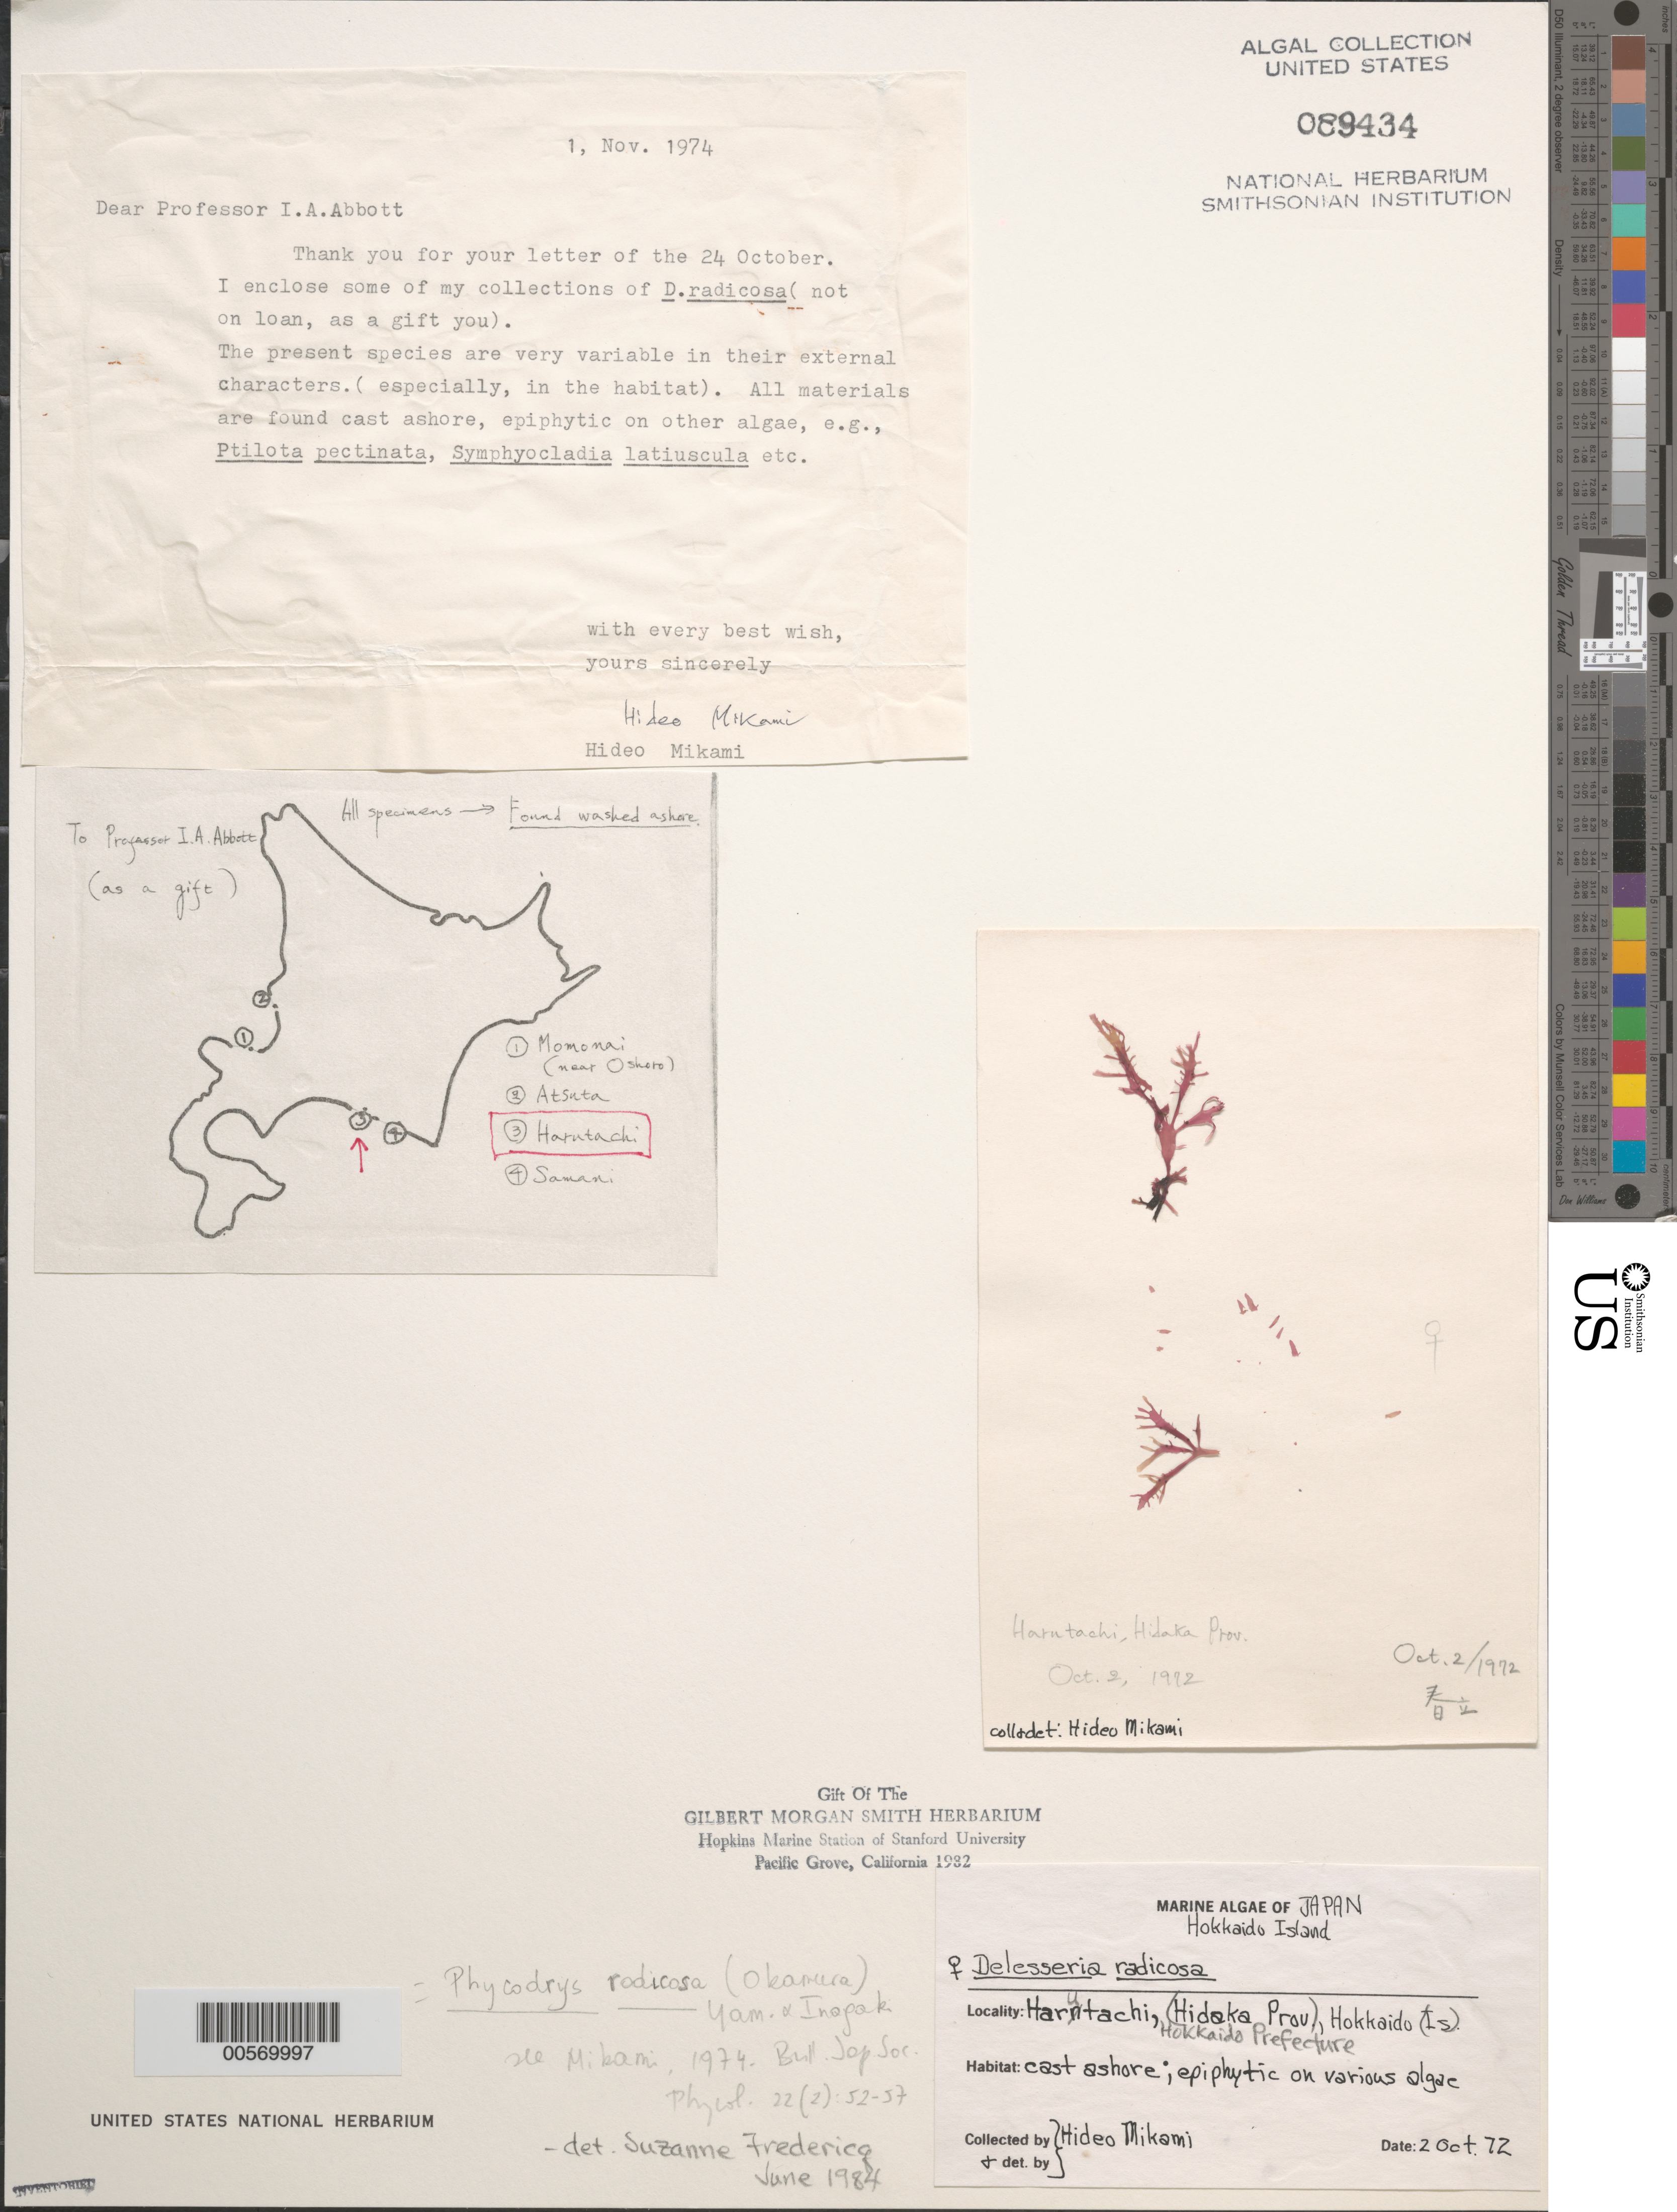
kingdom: Plantae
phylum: Rhodophyta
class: Florideophyceae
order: Ceramiales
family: Delesseriaceae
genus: Phycodrys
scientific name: Phycodrys radicosa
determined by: Fredericq, S.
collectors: H. Mikami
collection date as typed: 02 Oct 1972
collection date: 1972-10-02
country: Japan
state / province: Hokkaido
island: Hokkaido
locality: Harutachi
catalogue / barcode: US 89434